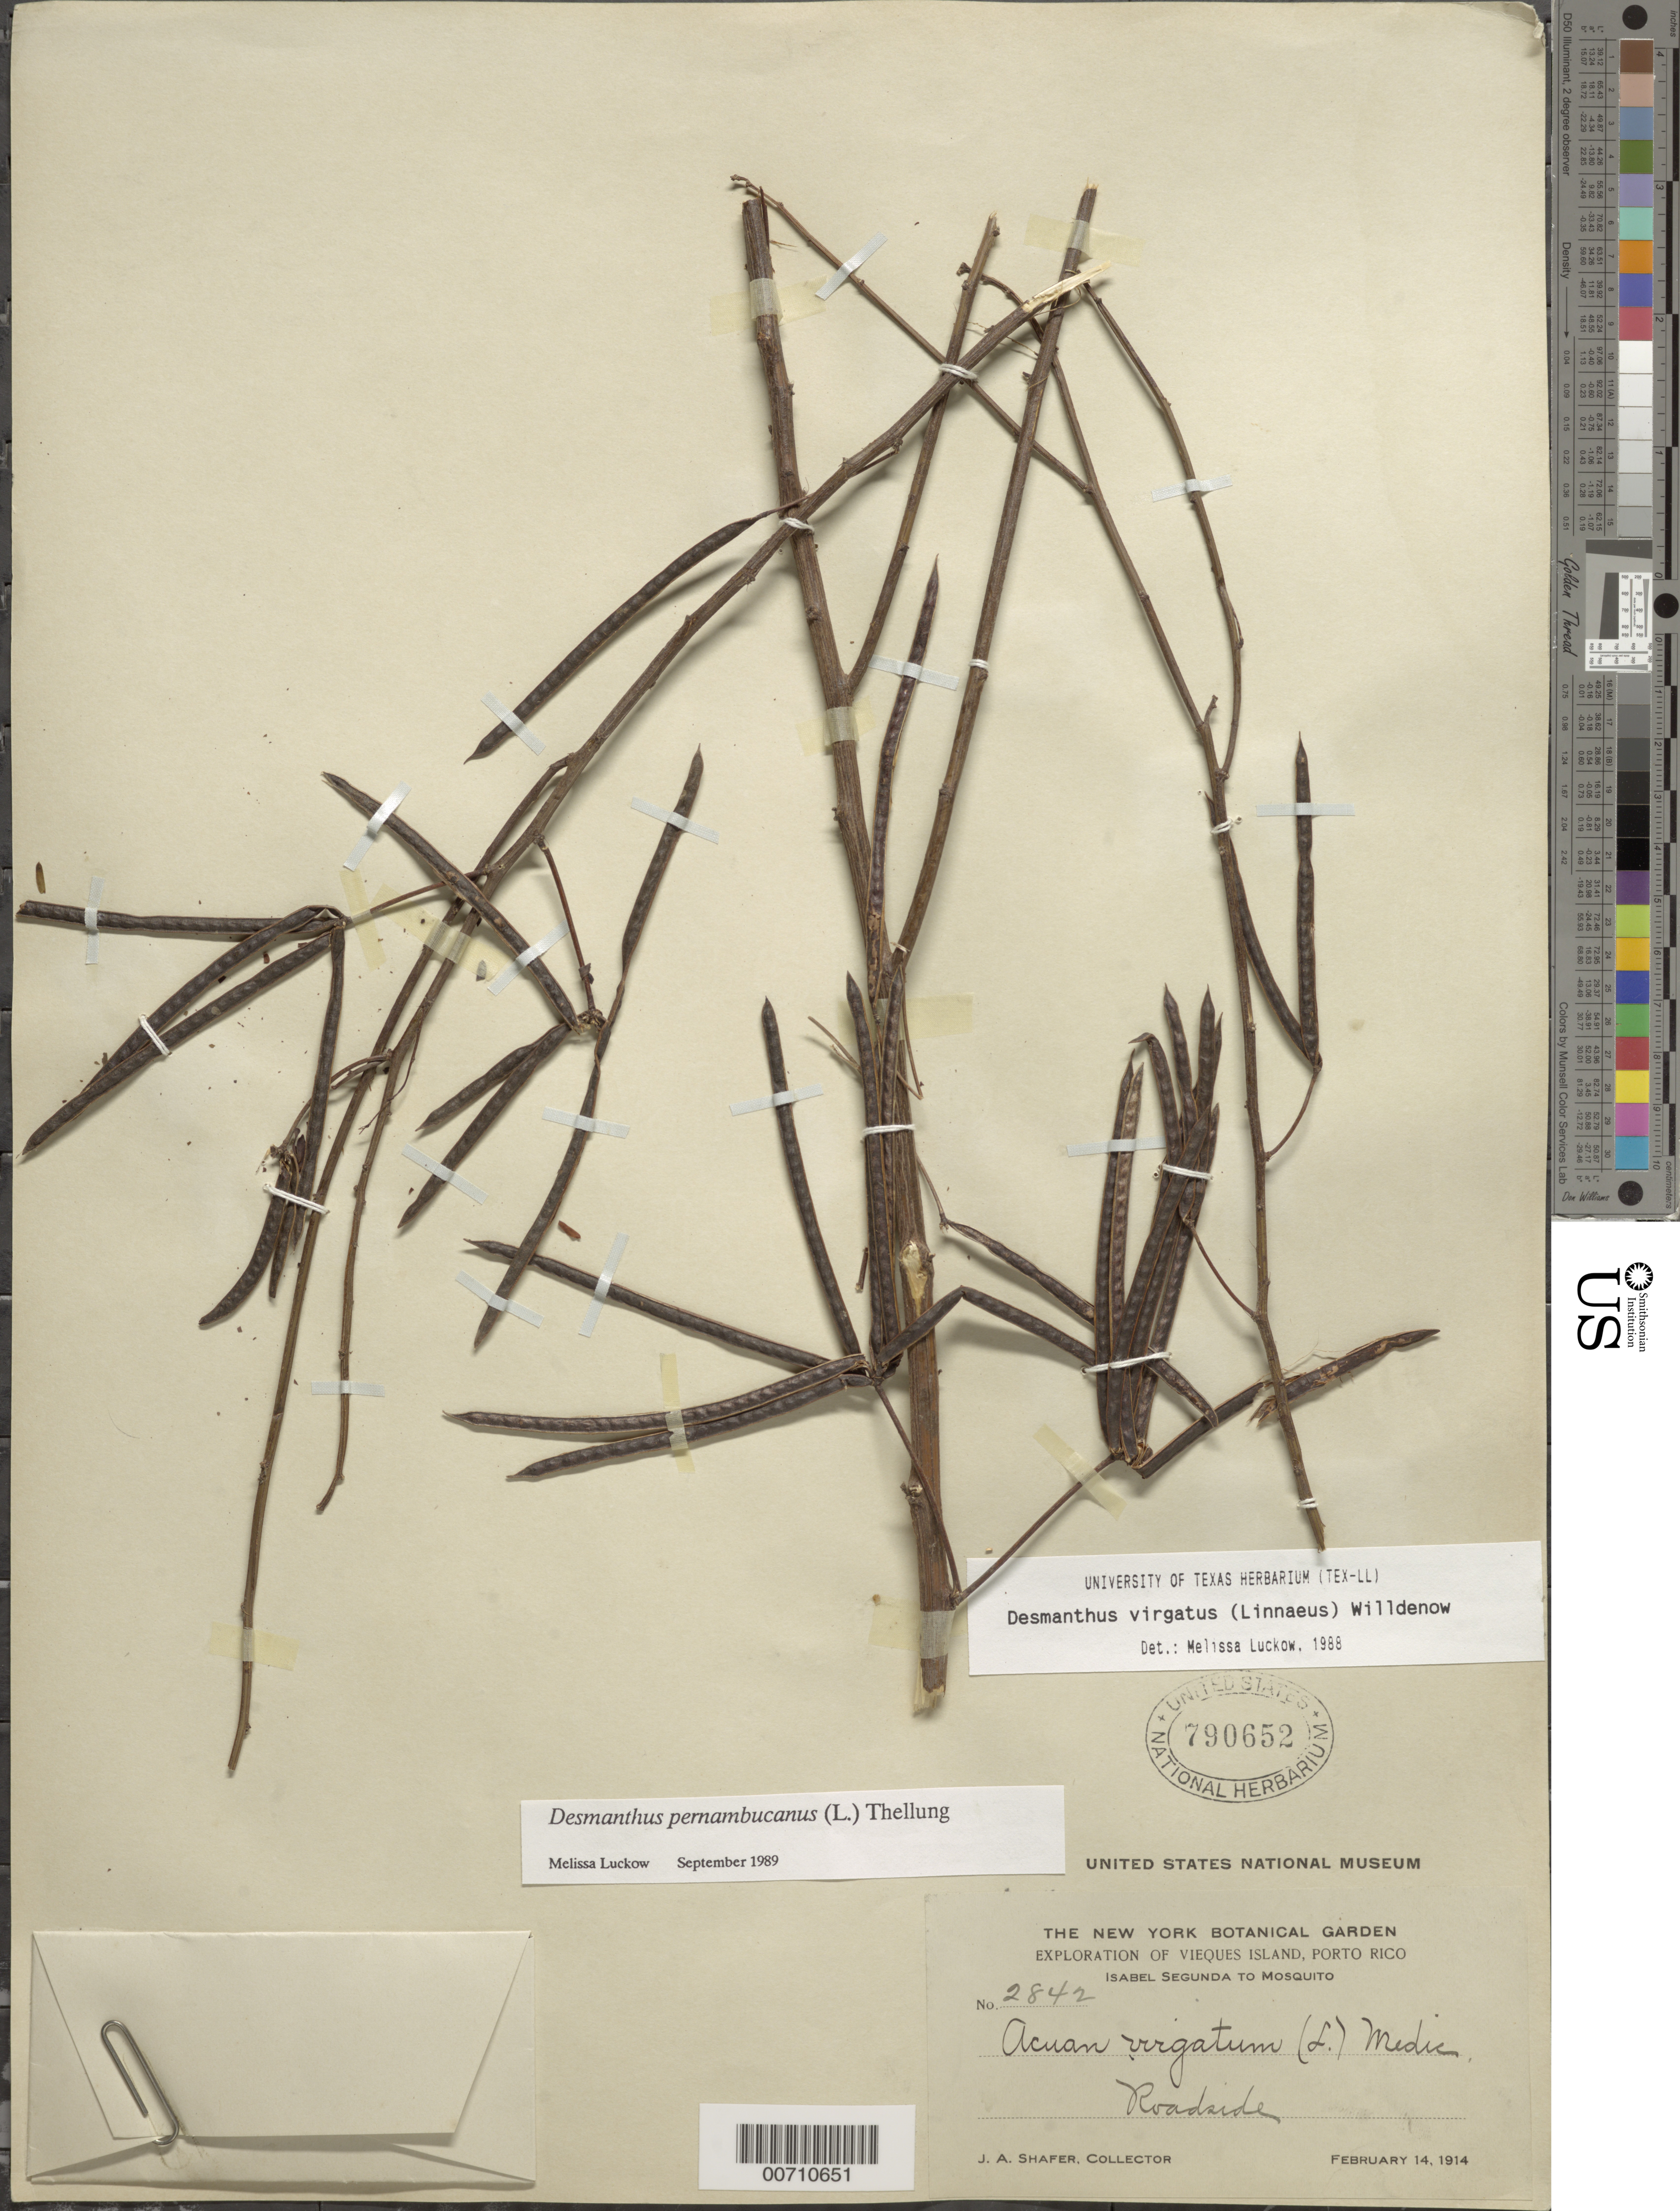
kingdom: Plantae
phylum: Tracheophyta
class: Magnoliopsida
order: Fabales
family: Fabaceae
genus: Desmanthus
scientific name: Desmanthus pernambucanus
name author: (L.) Thell.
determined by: Luckow, M. A.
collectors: J. A. Shafer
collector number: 2842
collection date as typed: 14 Feb 1914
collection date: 1914-02-14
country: Puerto Rico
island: Vieques Island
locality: Isabel Segunda to Mosquito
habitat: Roadside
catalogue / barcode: US 790652